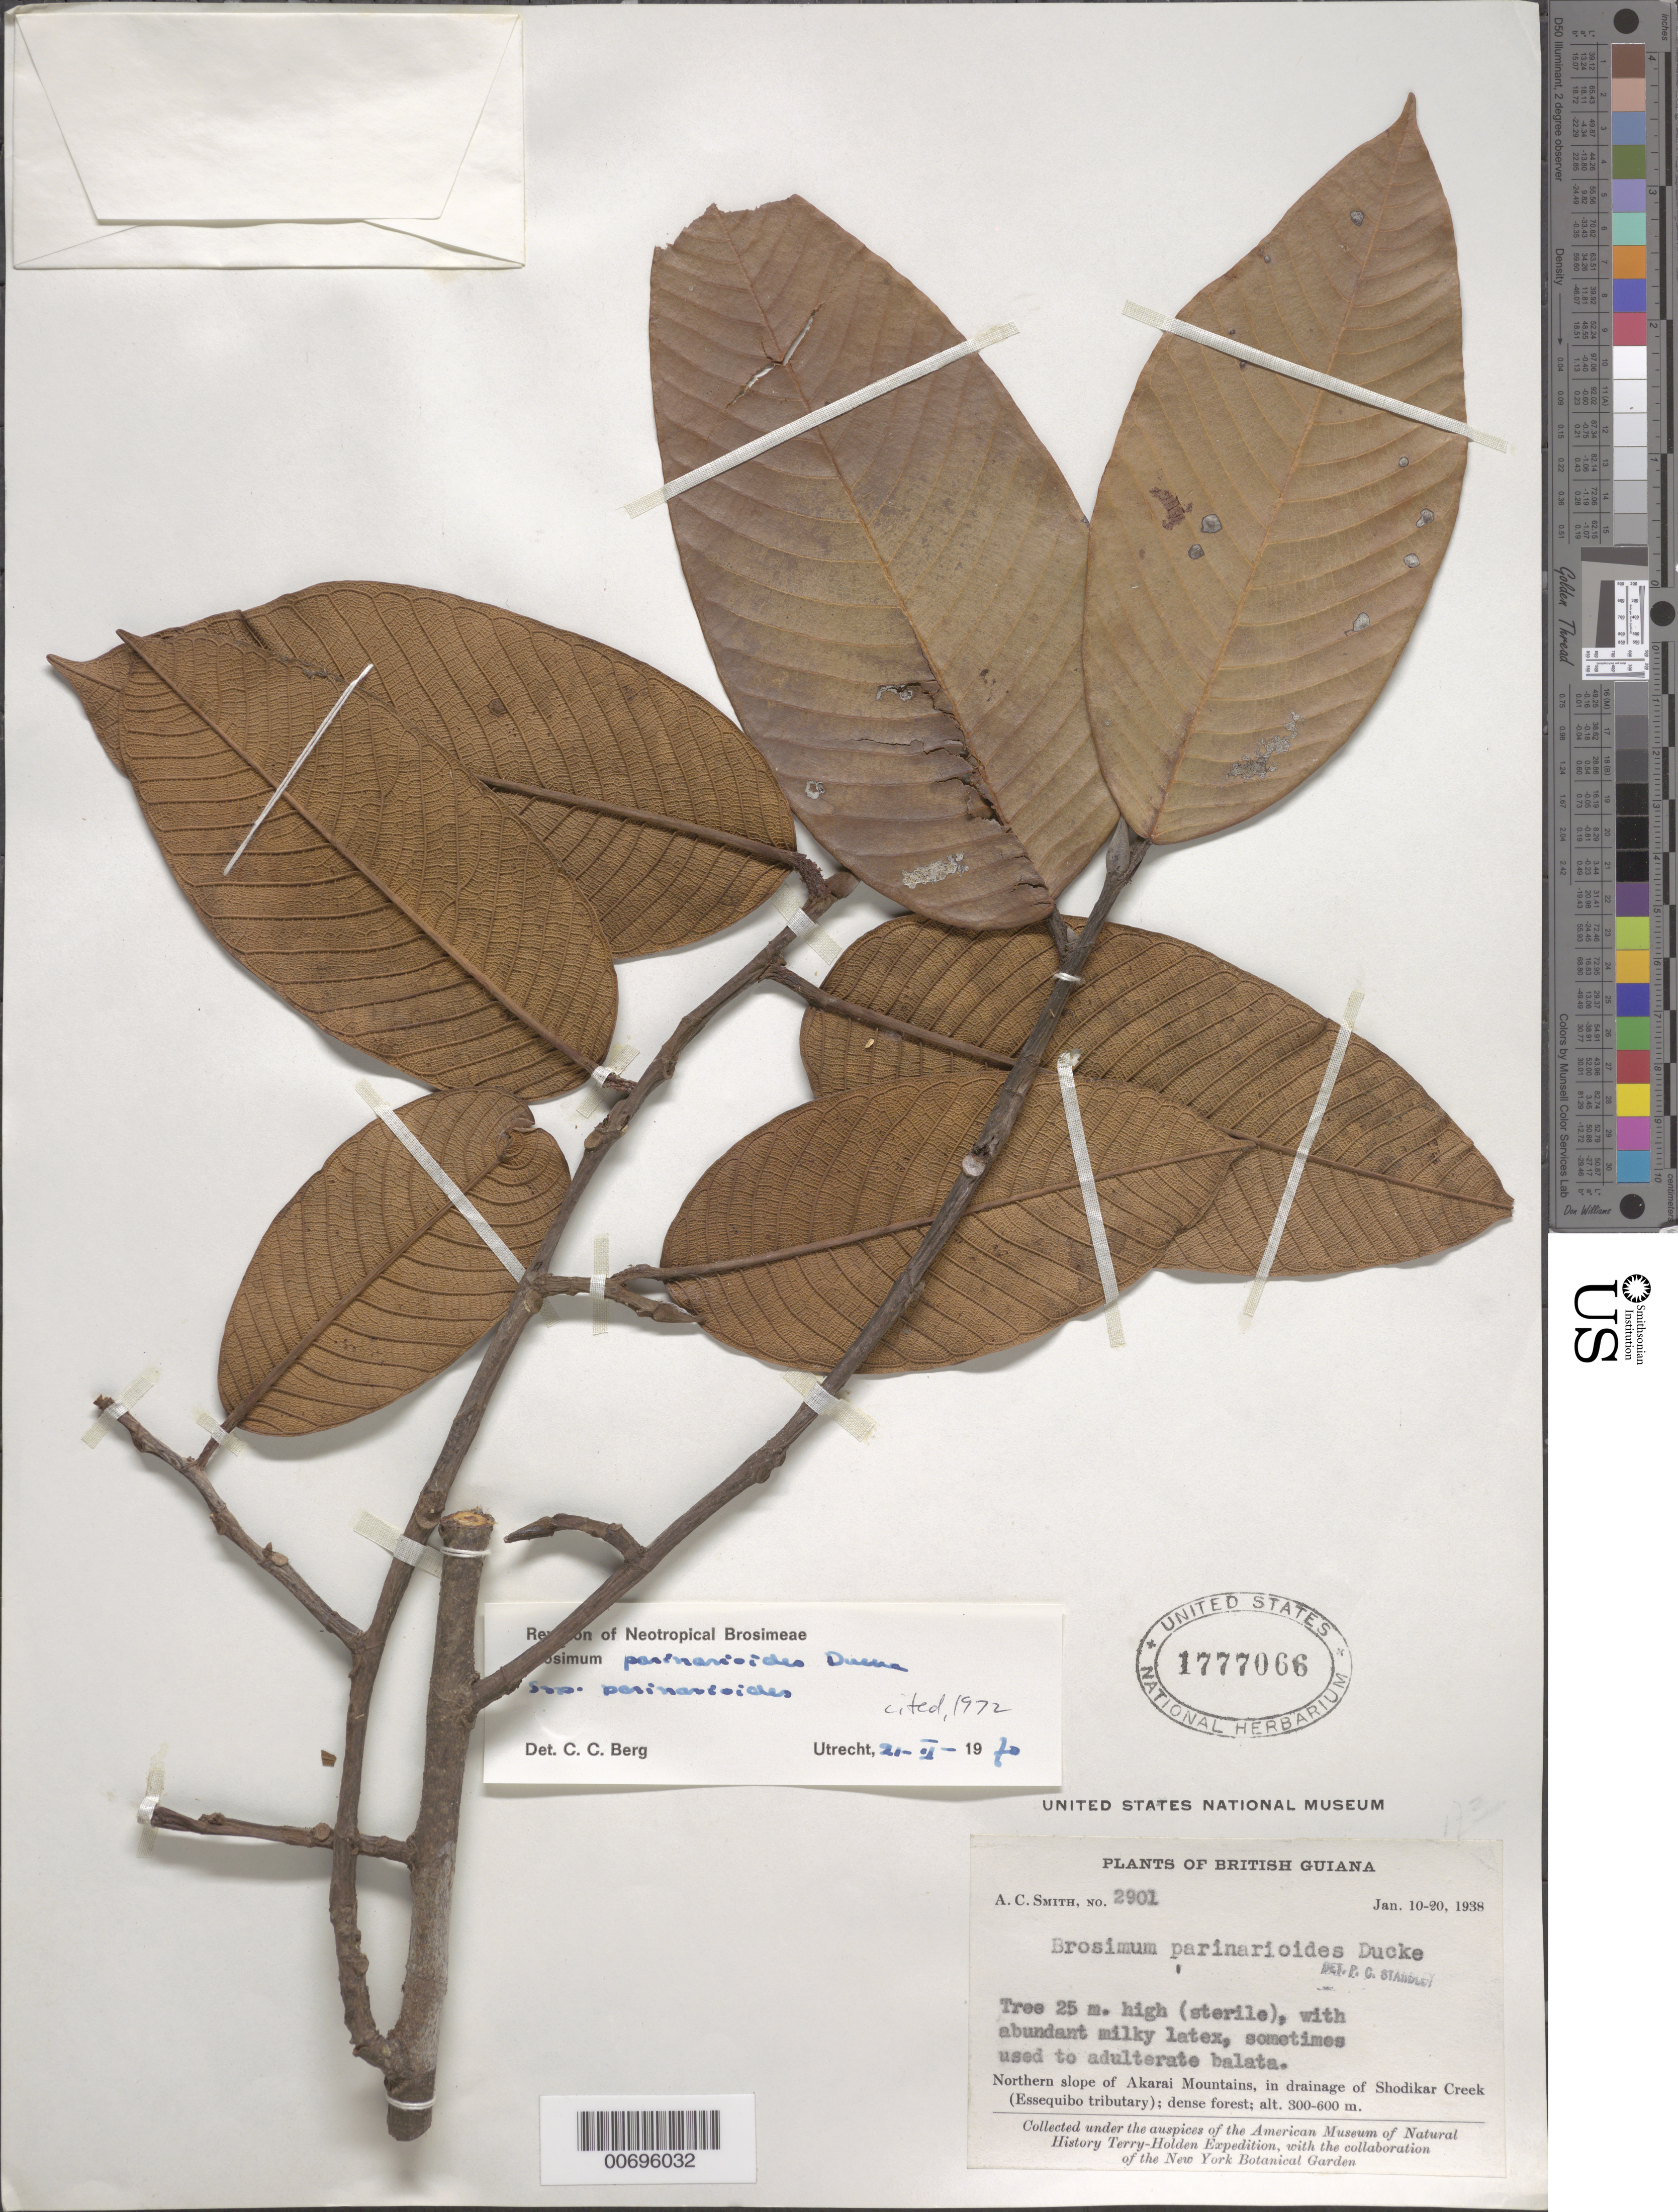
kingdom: Plantae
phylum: Tracheophyta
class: Magnoliopsida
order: Rosales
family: Moraceae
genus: Brosimum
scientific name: Brosimum parinarioides subsp. parinarioides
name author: Ducke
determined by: Berg, C. C.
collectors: A. C. Smith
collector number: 2901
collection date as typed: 10-Jan-38 to 20-Jan-38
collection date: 1938-01-10/1938-01-20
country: Guyana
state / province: U. Takutu-U. Essequibo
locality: Akarai Mts., N slope; in drainage of Shodikar Creek (Essequibo tributary)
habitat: Dense forest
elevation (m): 300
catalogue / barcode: US 1777066